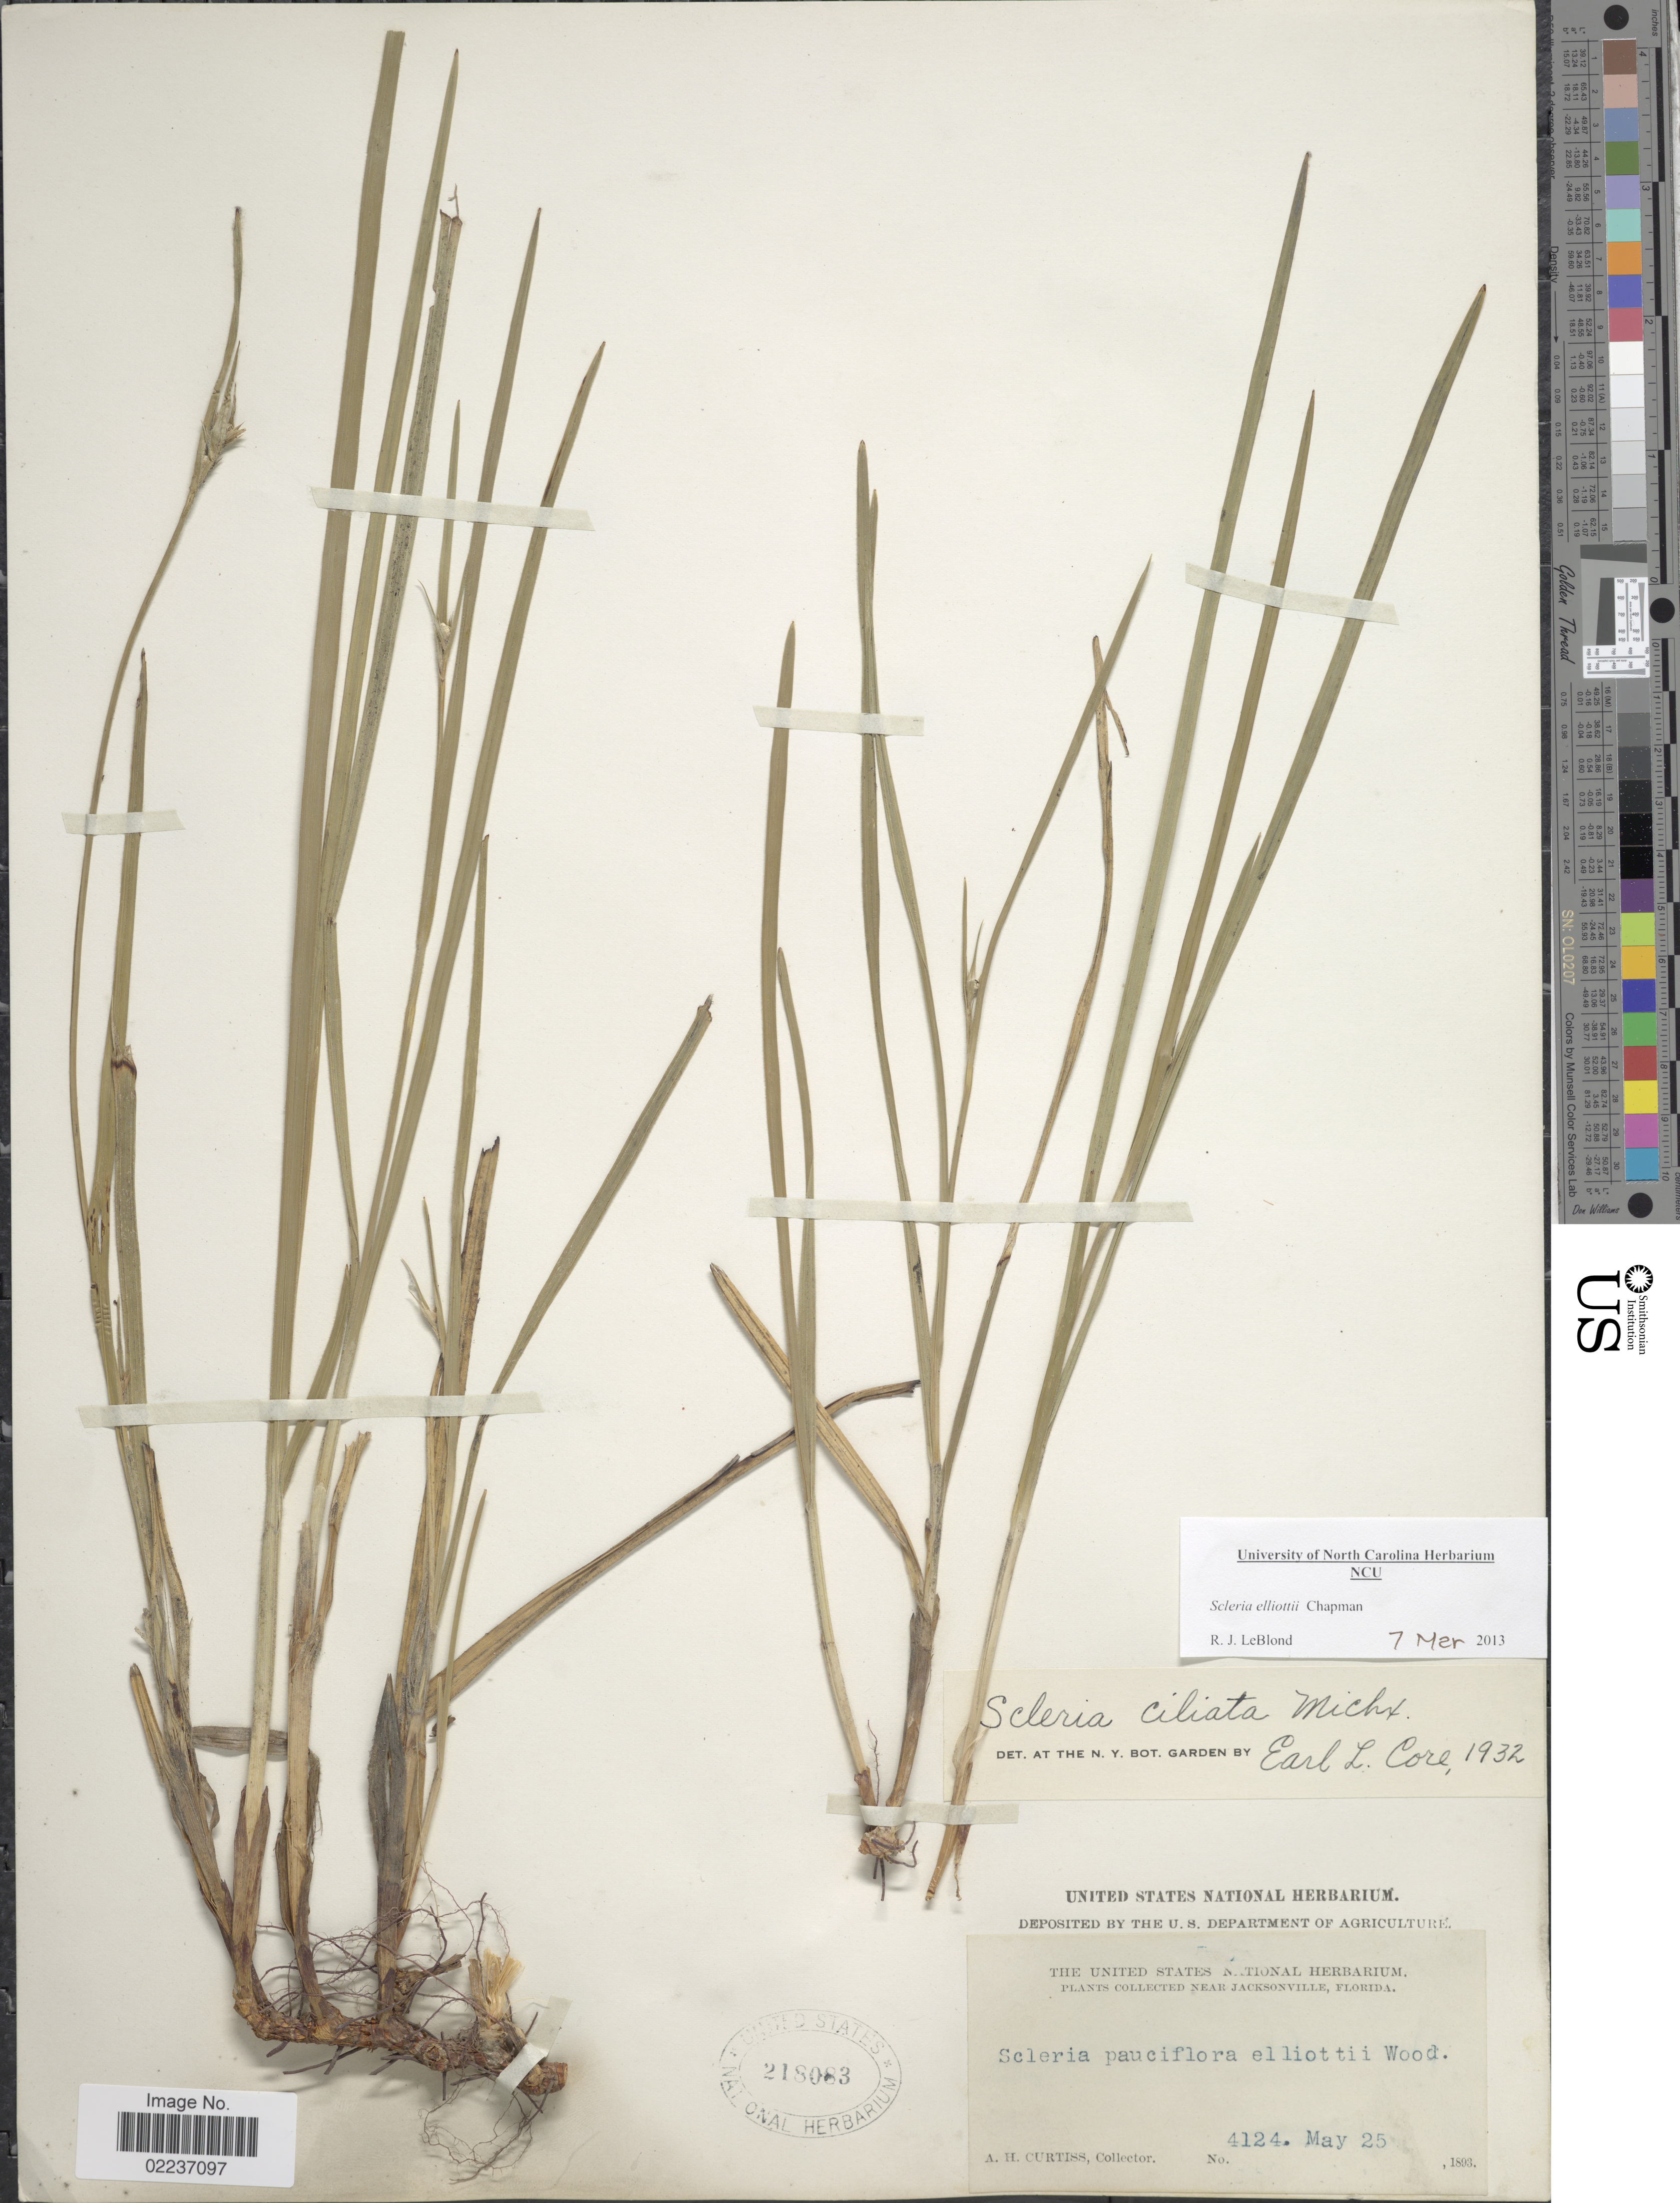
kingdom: Plantae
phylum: Tracheophyta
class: Liliopsida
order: Poales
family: Cyperaceae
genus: Scleria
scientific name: Scleria ciliata var. elliottii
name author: (Chapm.) Fernald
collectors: A. H. Curtiss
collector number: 4124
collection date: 1893-05-25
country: United States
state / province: Florida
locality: Near Jacksonville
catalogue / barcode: US 218083